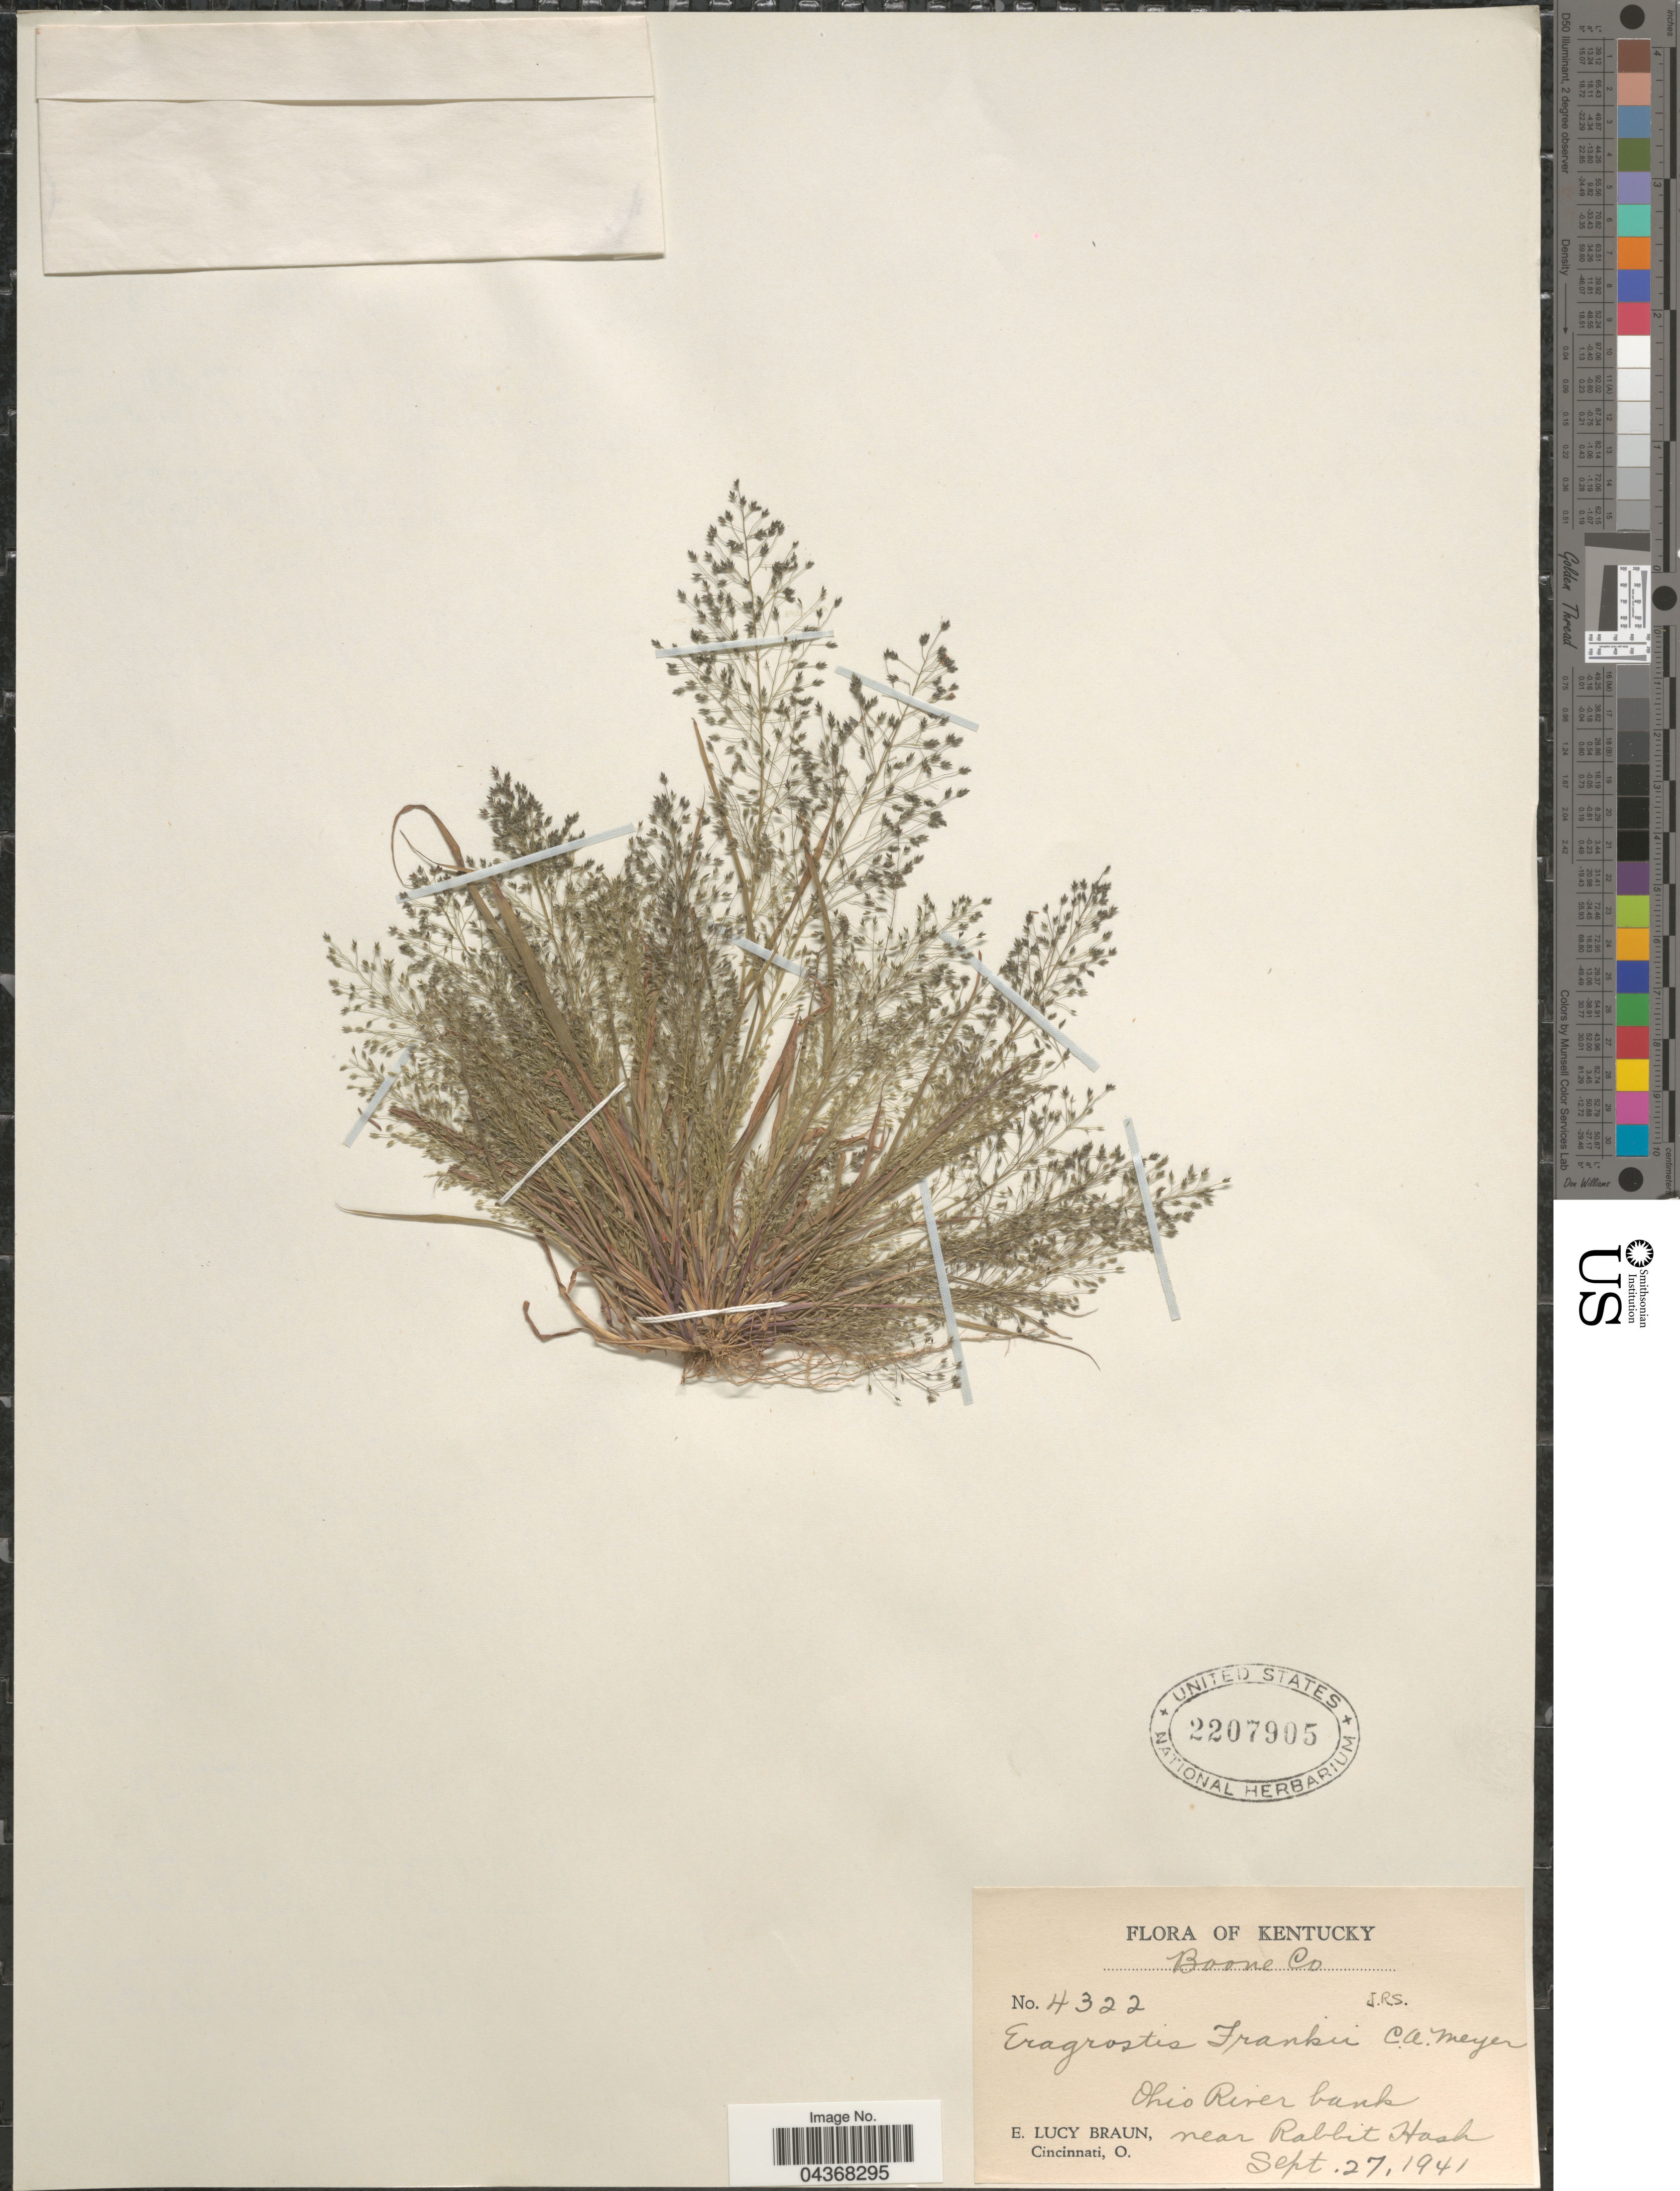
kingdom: Plantae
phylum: Tracheophyta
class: Liliopsida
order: Poales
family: Poaceae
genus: Eragrostis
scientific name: Eragrostis frankii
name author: C.A. Mey. ex Steud.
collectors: E. L. Braun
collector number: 4322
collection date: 1941-07-29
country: United States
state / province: Kentucky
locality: Boone Co. Ohio River bank near Rabbit Hash.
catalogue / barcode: US 2207905